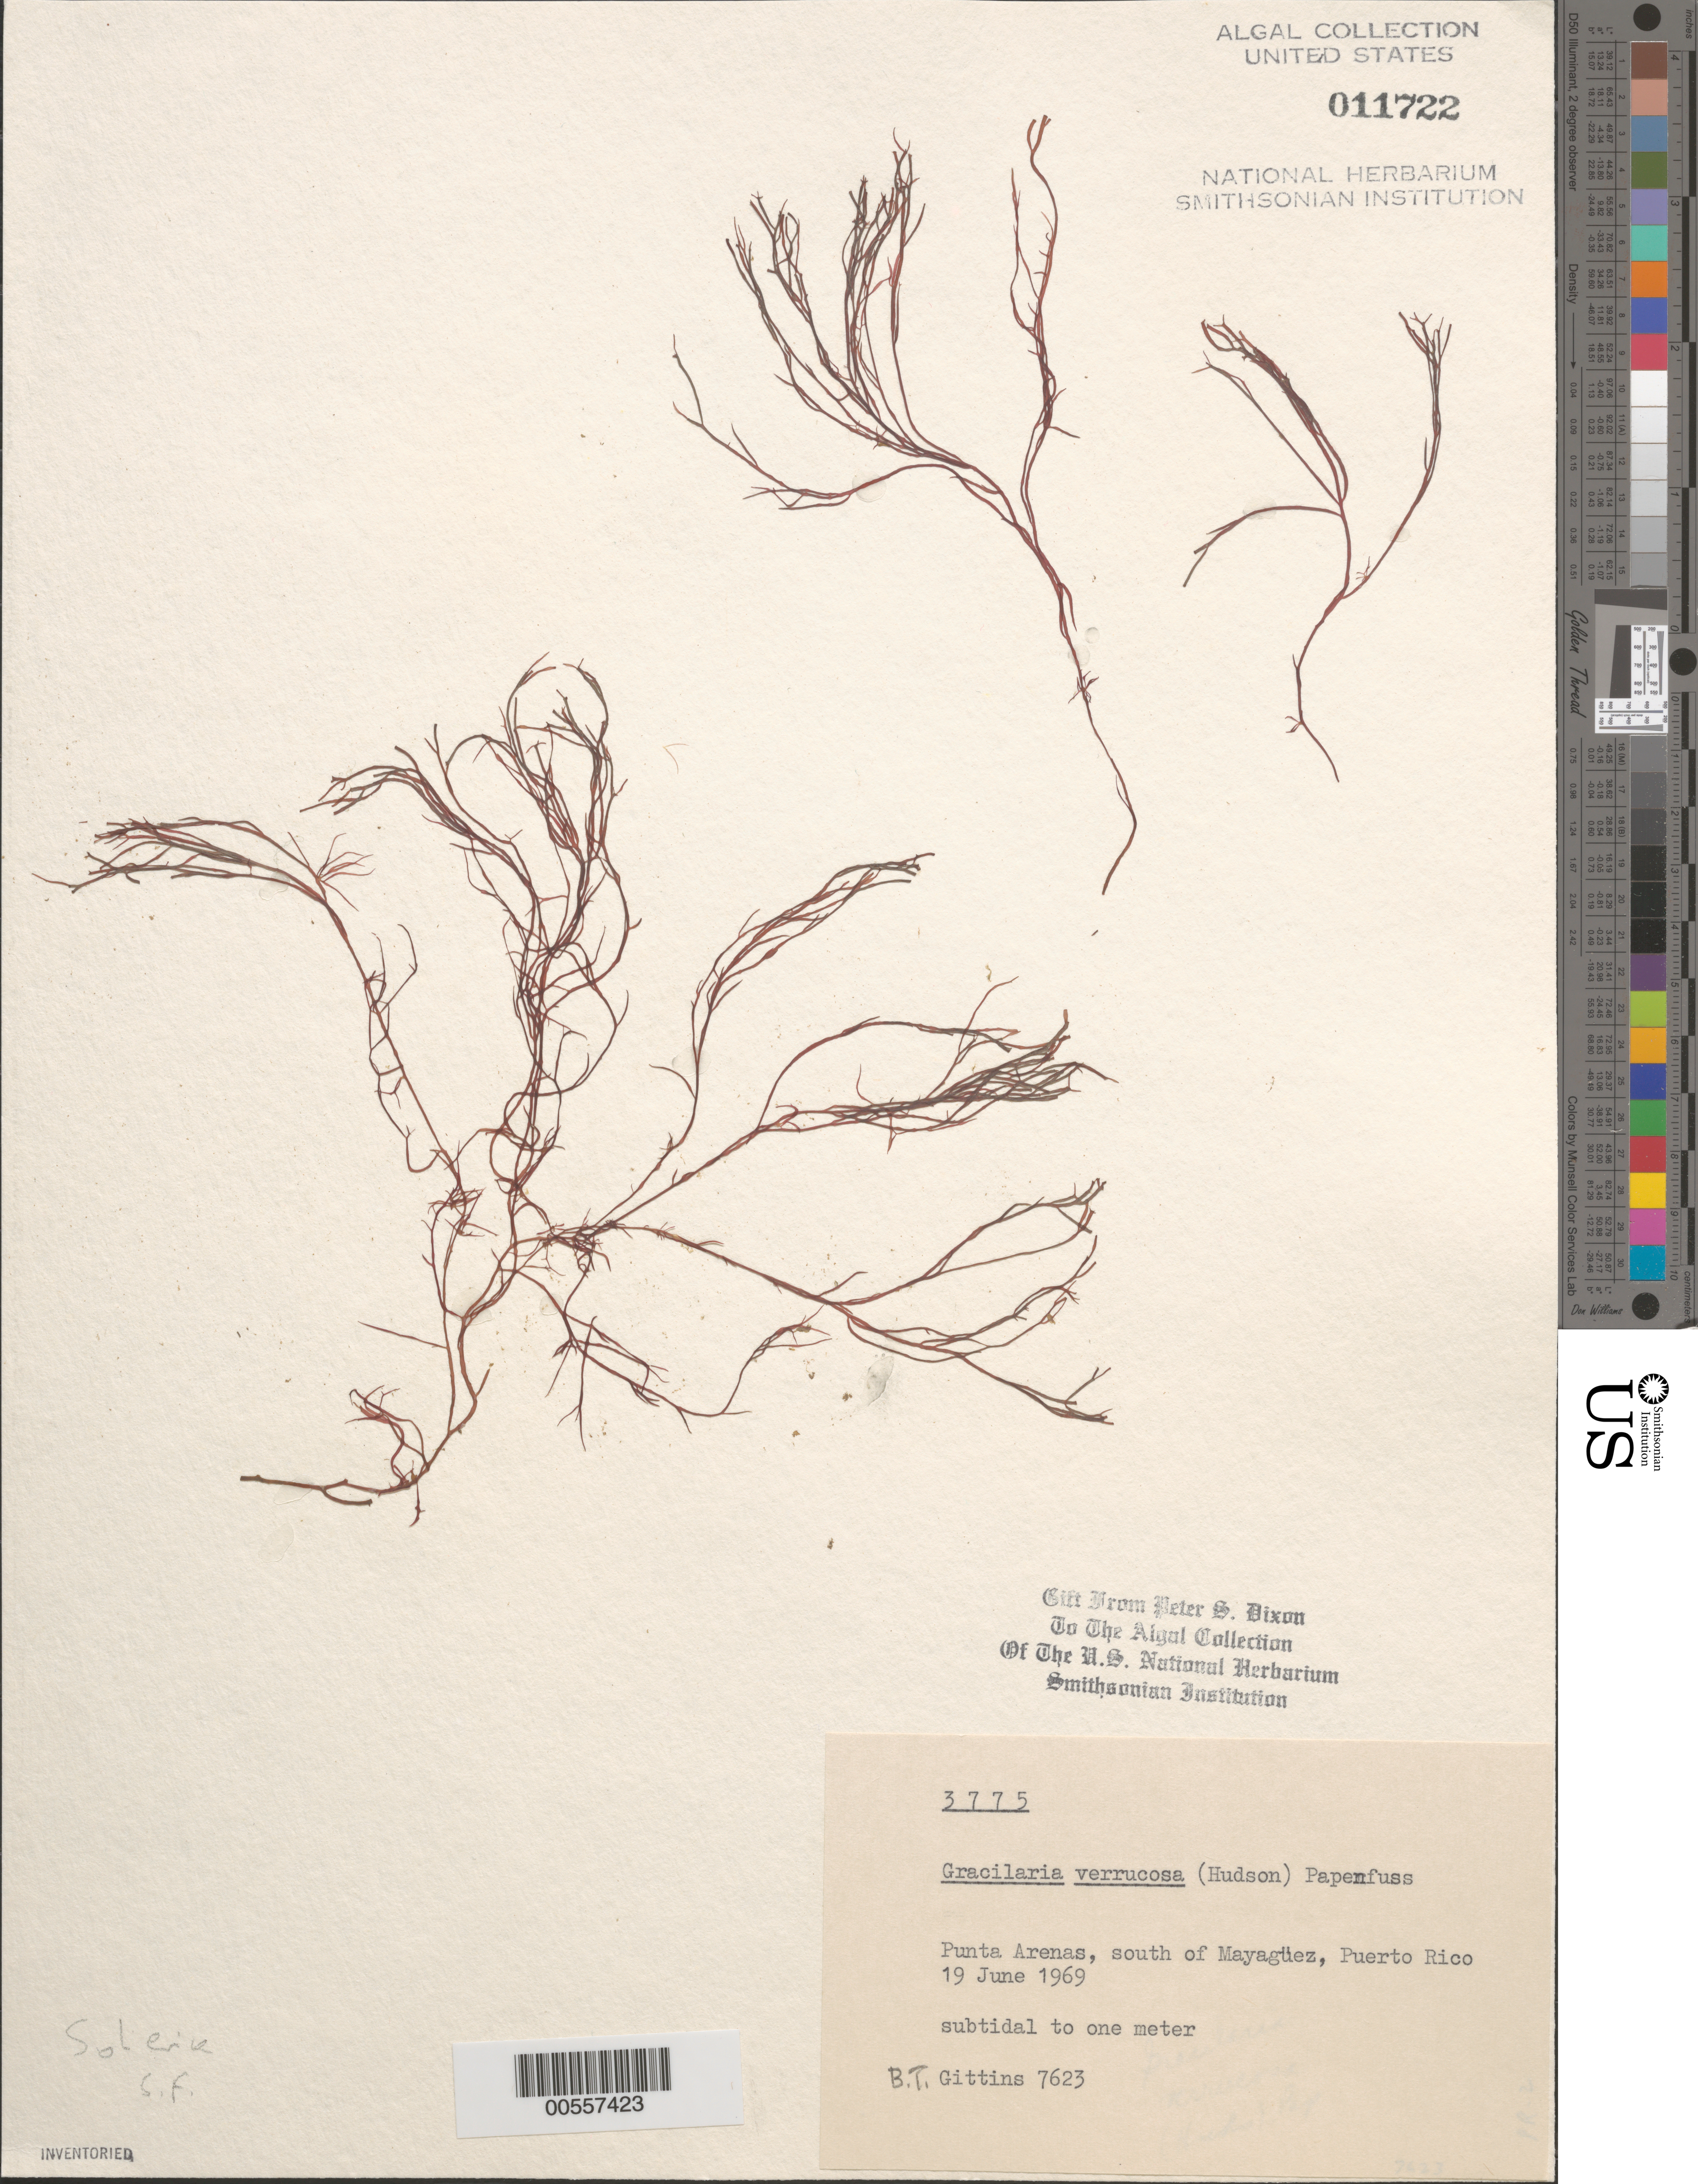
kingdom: Plantae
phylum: Rhodophyta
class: Florideophyceae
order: Gracilariales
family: Gracilariaceae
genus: Gracilariopsis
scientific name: Gracilariopsis longissima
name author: (S.G. Gmel.) Steentoft et al.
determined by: Algae name updating Project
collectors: B. Gittins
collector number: BTG 7623 & PSD 3775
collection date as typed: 19 Jun 1969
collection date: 1969-06-19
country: Puerto Rico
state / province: Mayaguez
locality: Punta arenas, south of mayaguez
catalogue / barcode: US 11722